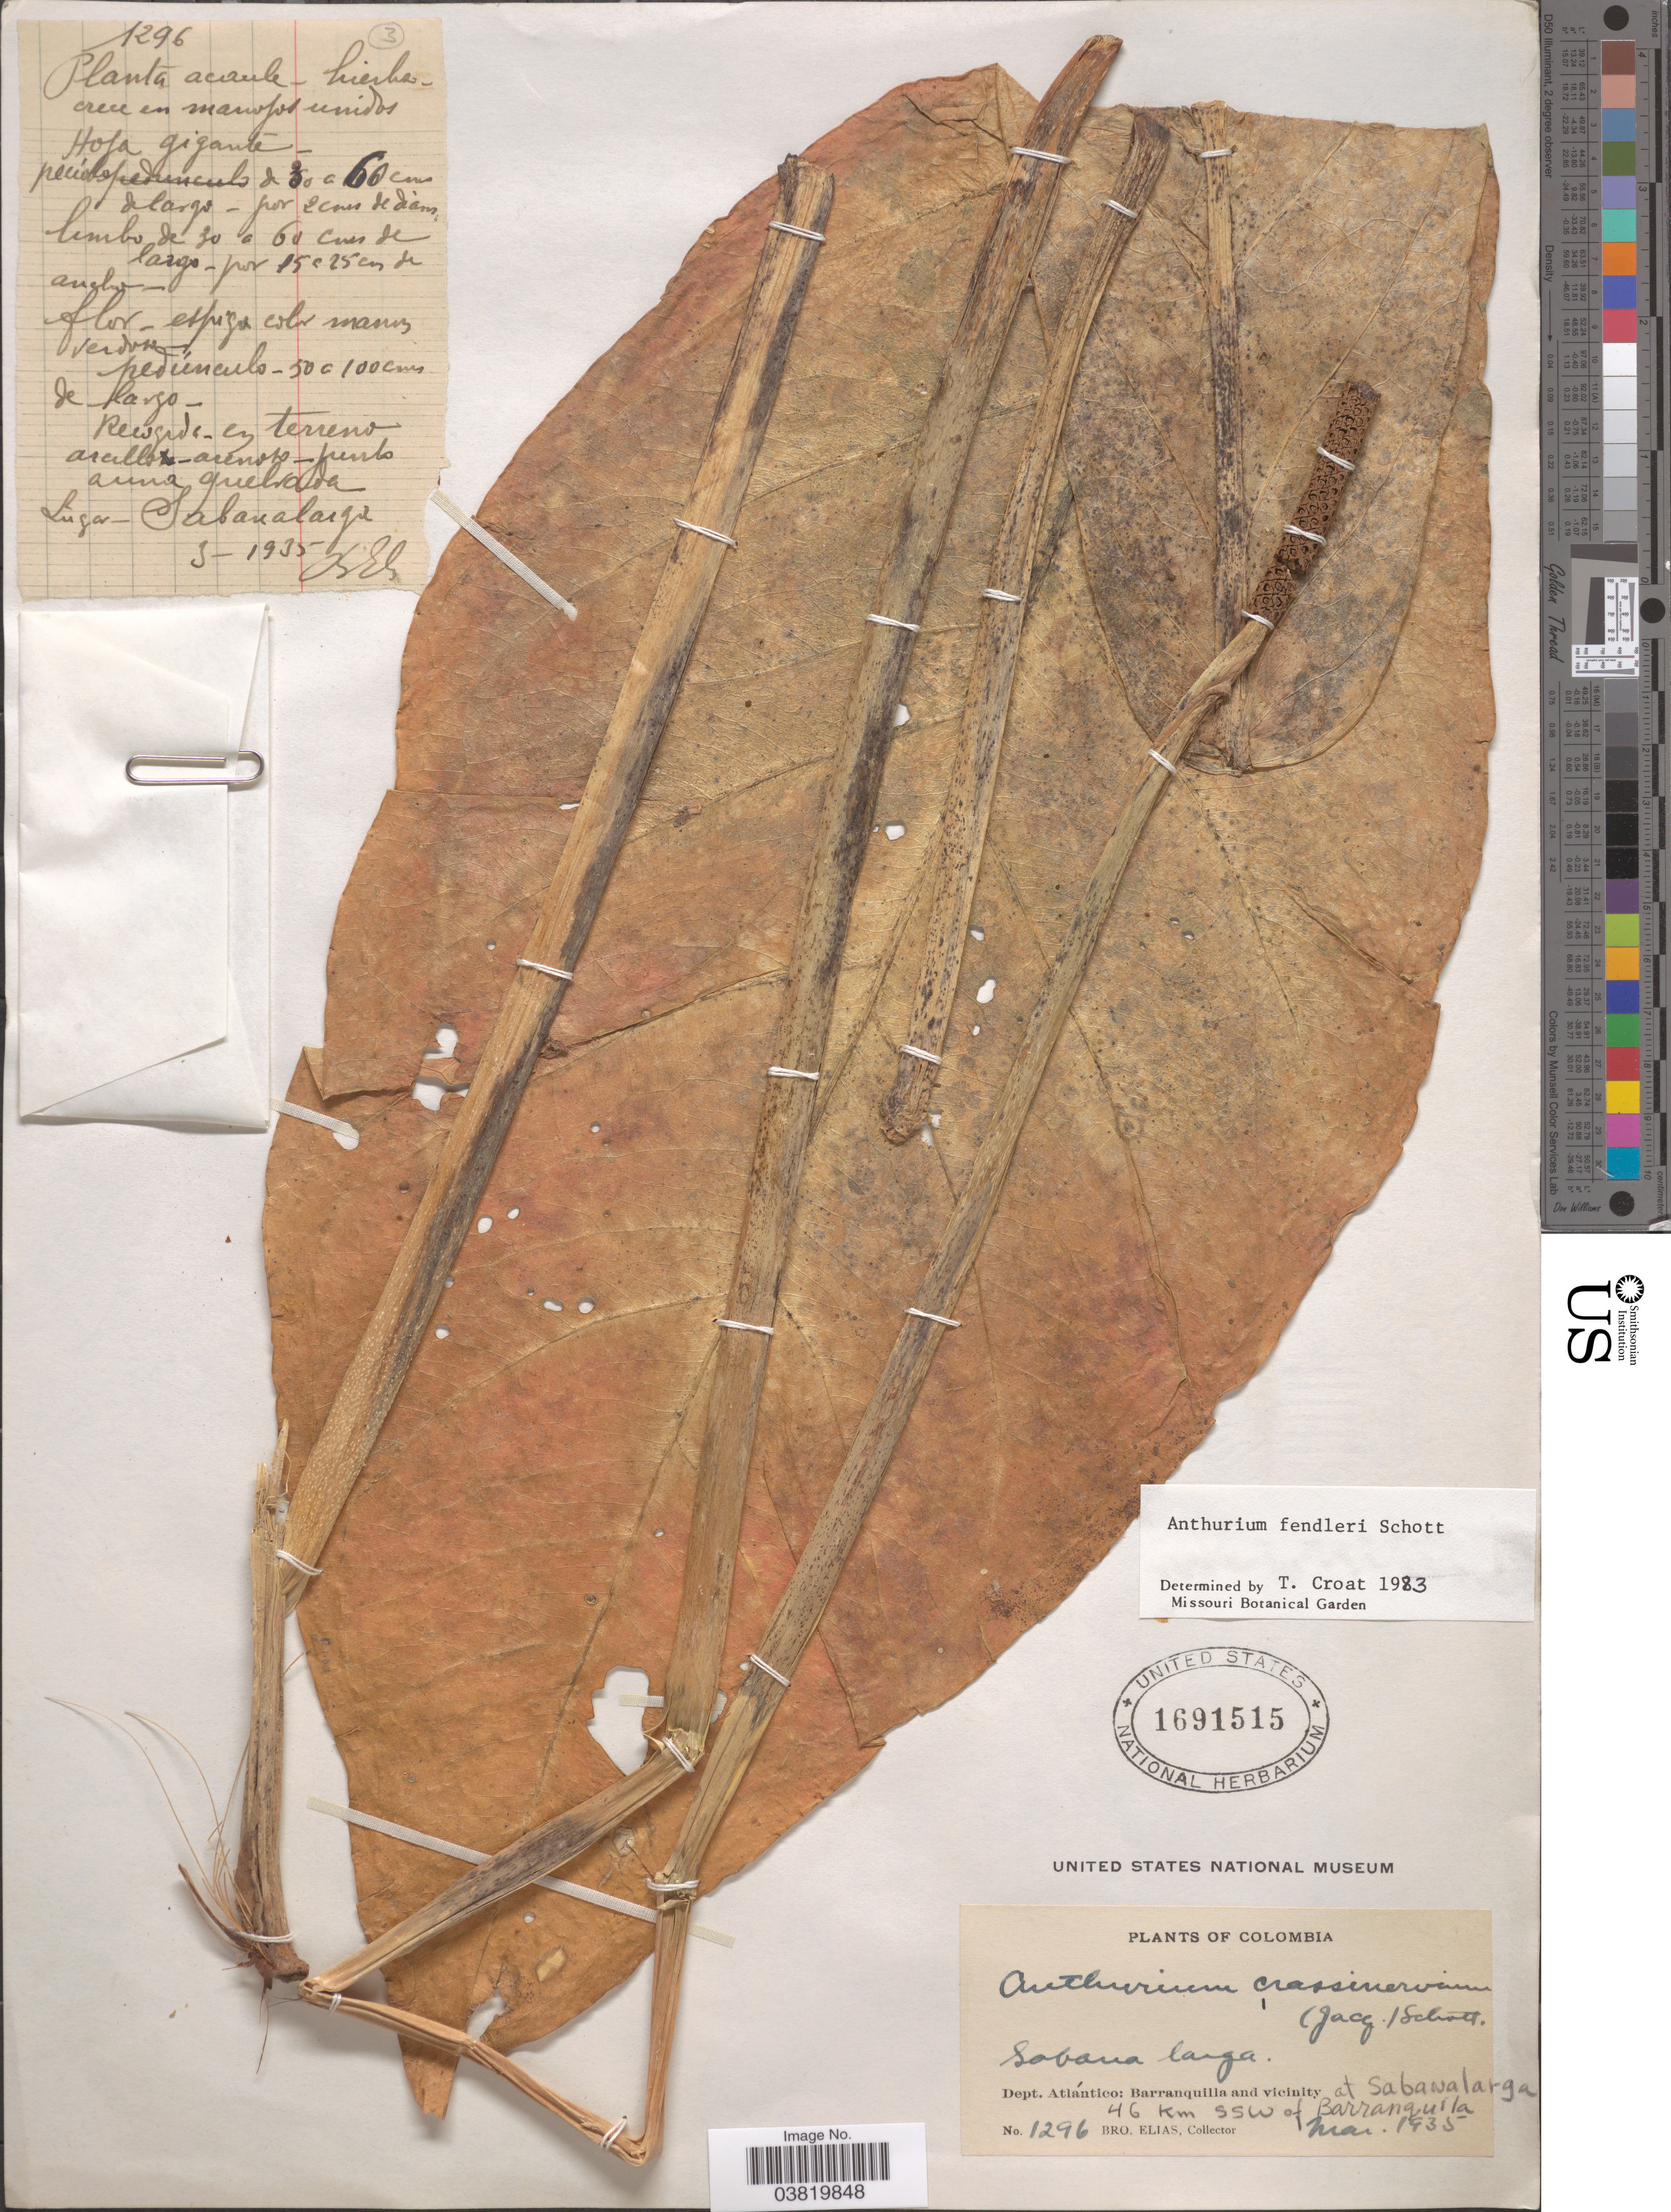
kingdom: Plantae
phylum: Tracheophyta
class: Liliopsida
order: Alismatales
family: Araceae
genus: Anthurium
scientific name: Anthurium fendleri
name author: Schott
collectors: Bro. Elias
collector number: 1296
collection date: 1935-03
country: Colombia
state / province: Atlántico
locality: Dept. Atlántico: Barranquilla and vicinity at Sabanalarga 46 km SSW of Barranquila.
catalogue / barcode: US 1691515